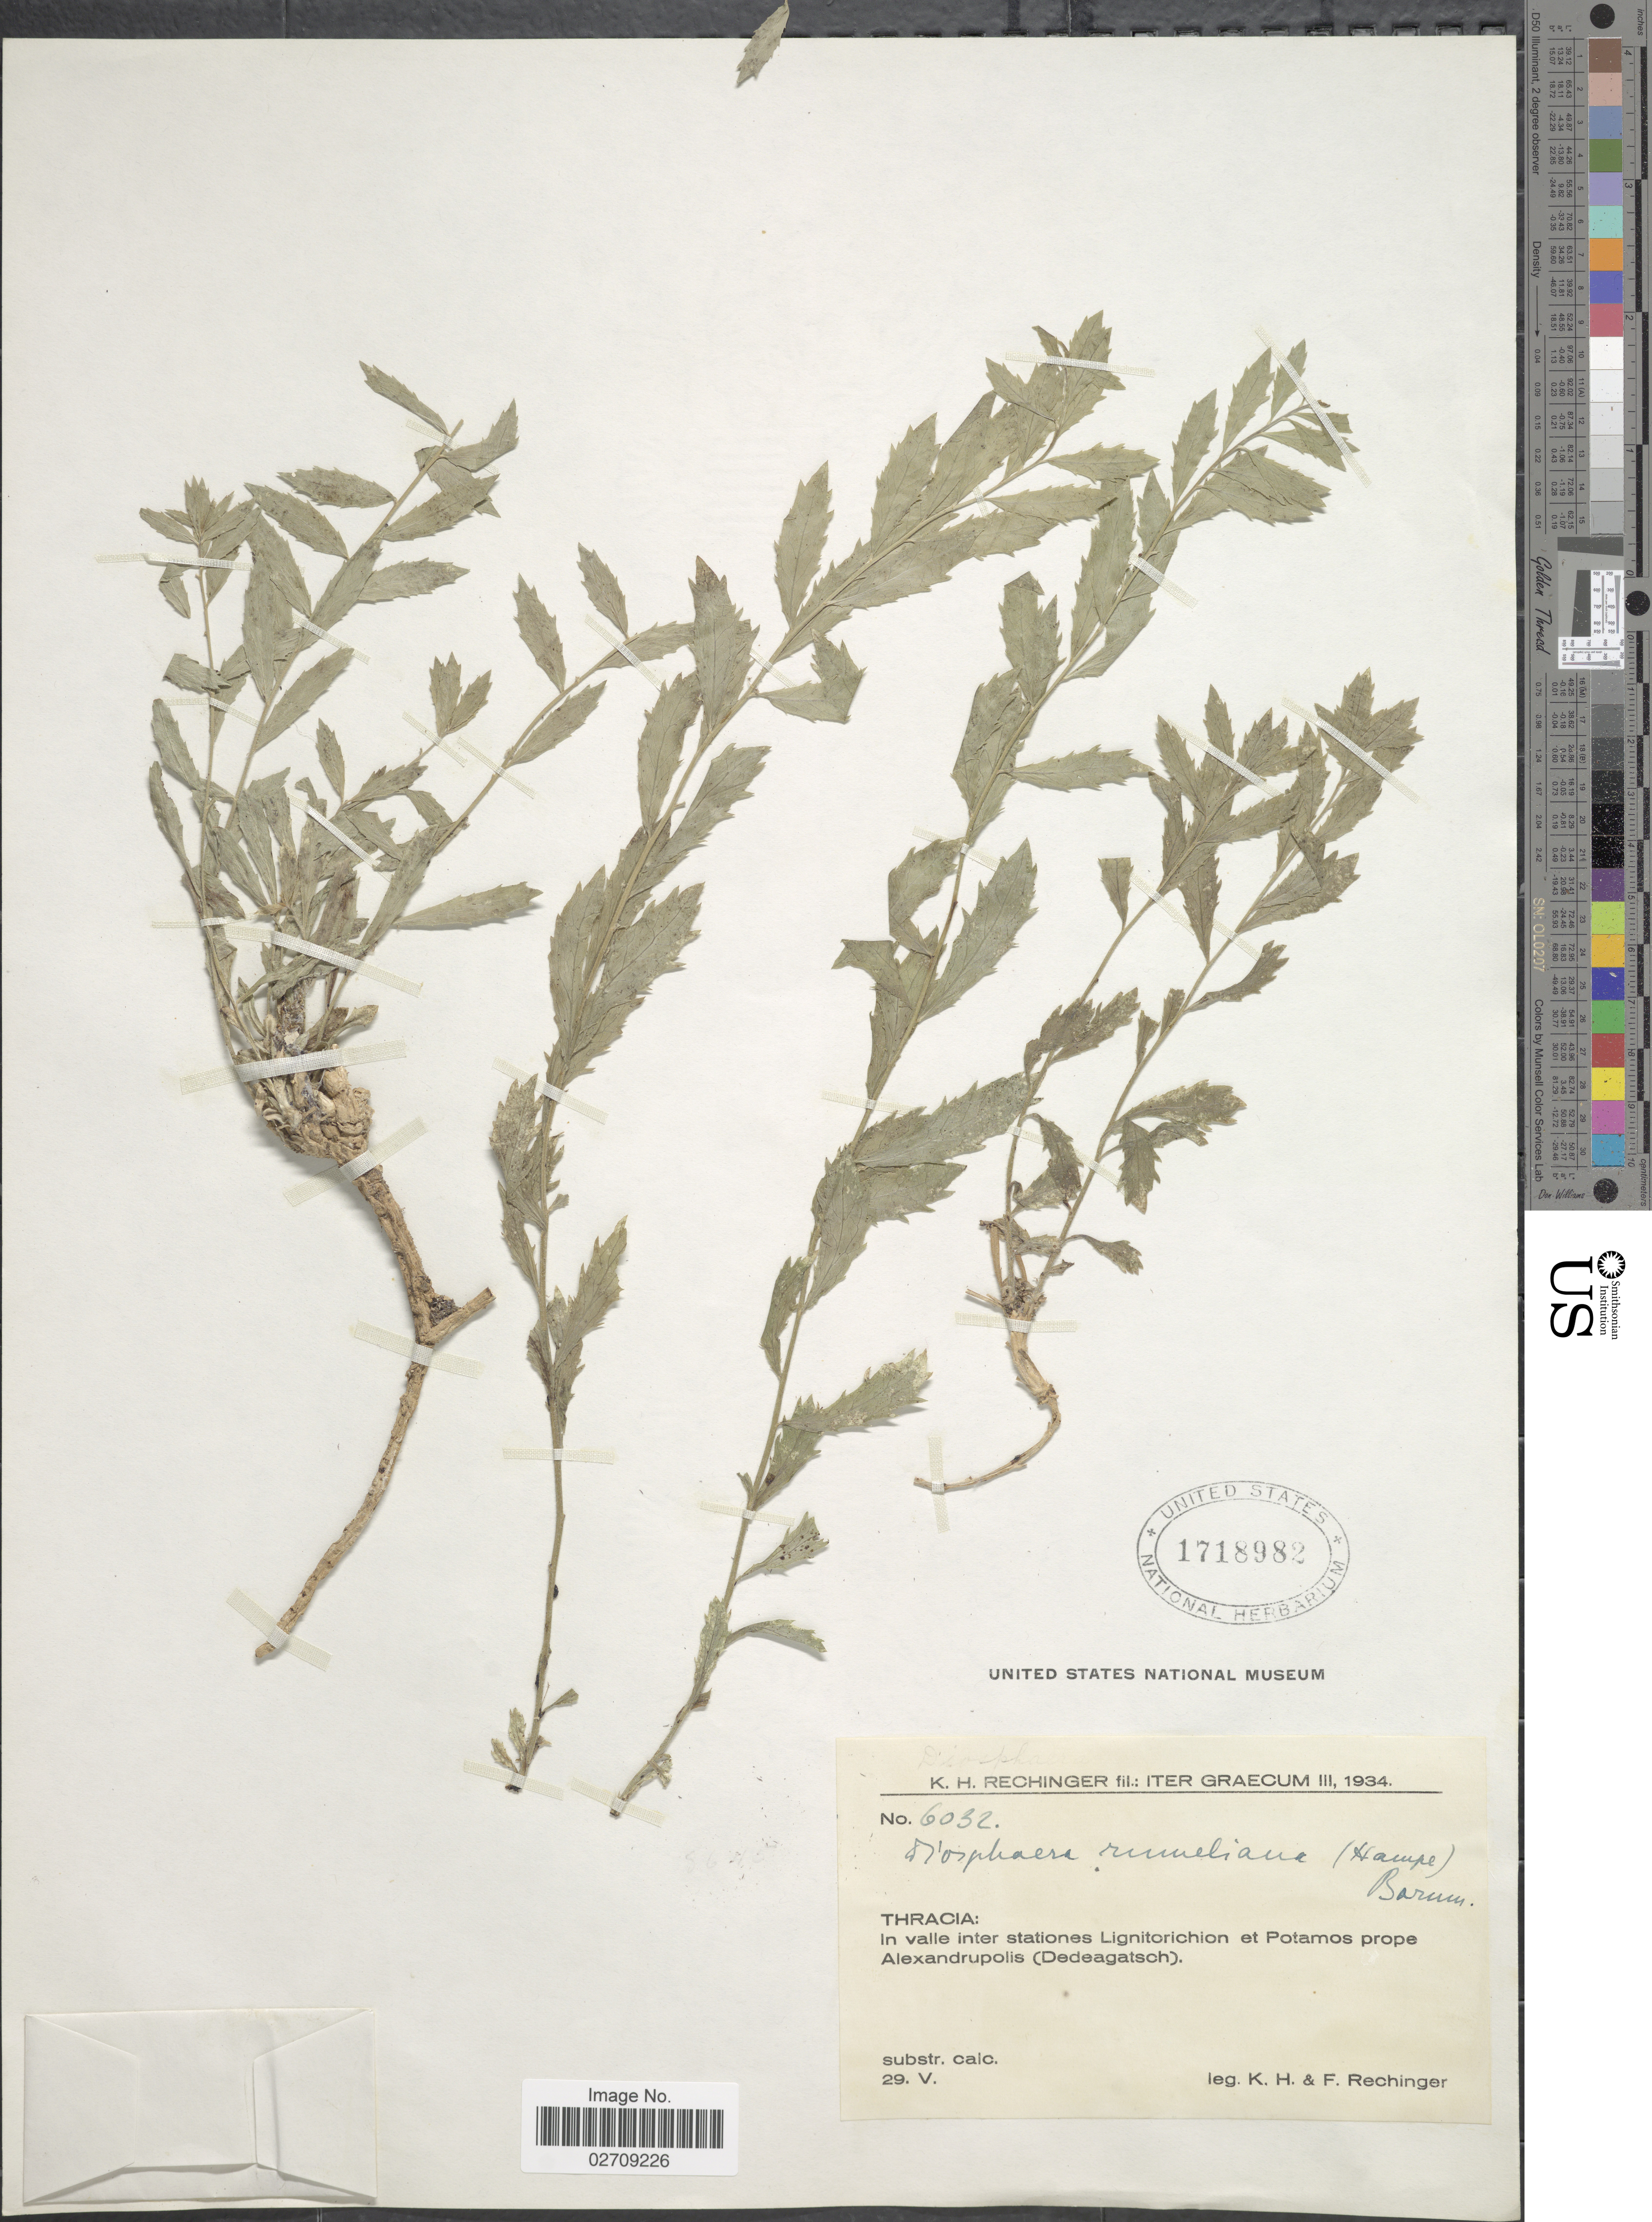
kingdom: Plantae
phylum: Tracheophyta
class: Magnoliopsida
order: Asterales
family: Campanulaceae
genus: Trachelium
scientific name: Trachelium rumelianum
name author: Hampe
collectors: K. H. Rechinger & F. Rechinger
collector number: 6032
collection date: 1934-05-29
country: Greece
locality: Graecum. Thracia. In valle inter stationes Lignitorichion et Potamos prope Alexandrupolis (Dedeagatsch)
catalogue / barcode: US 1718982